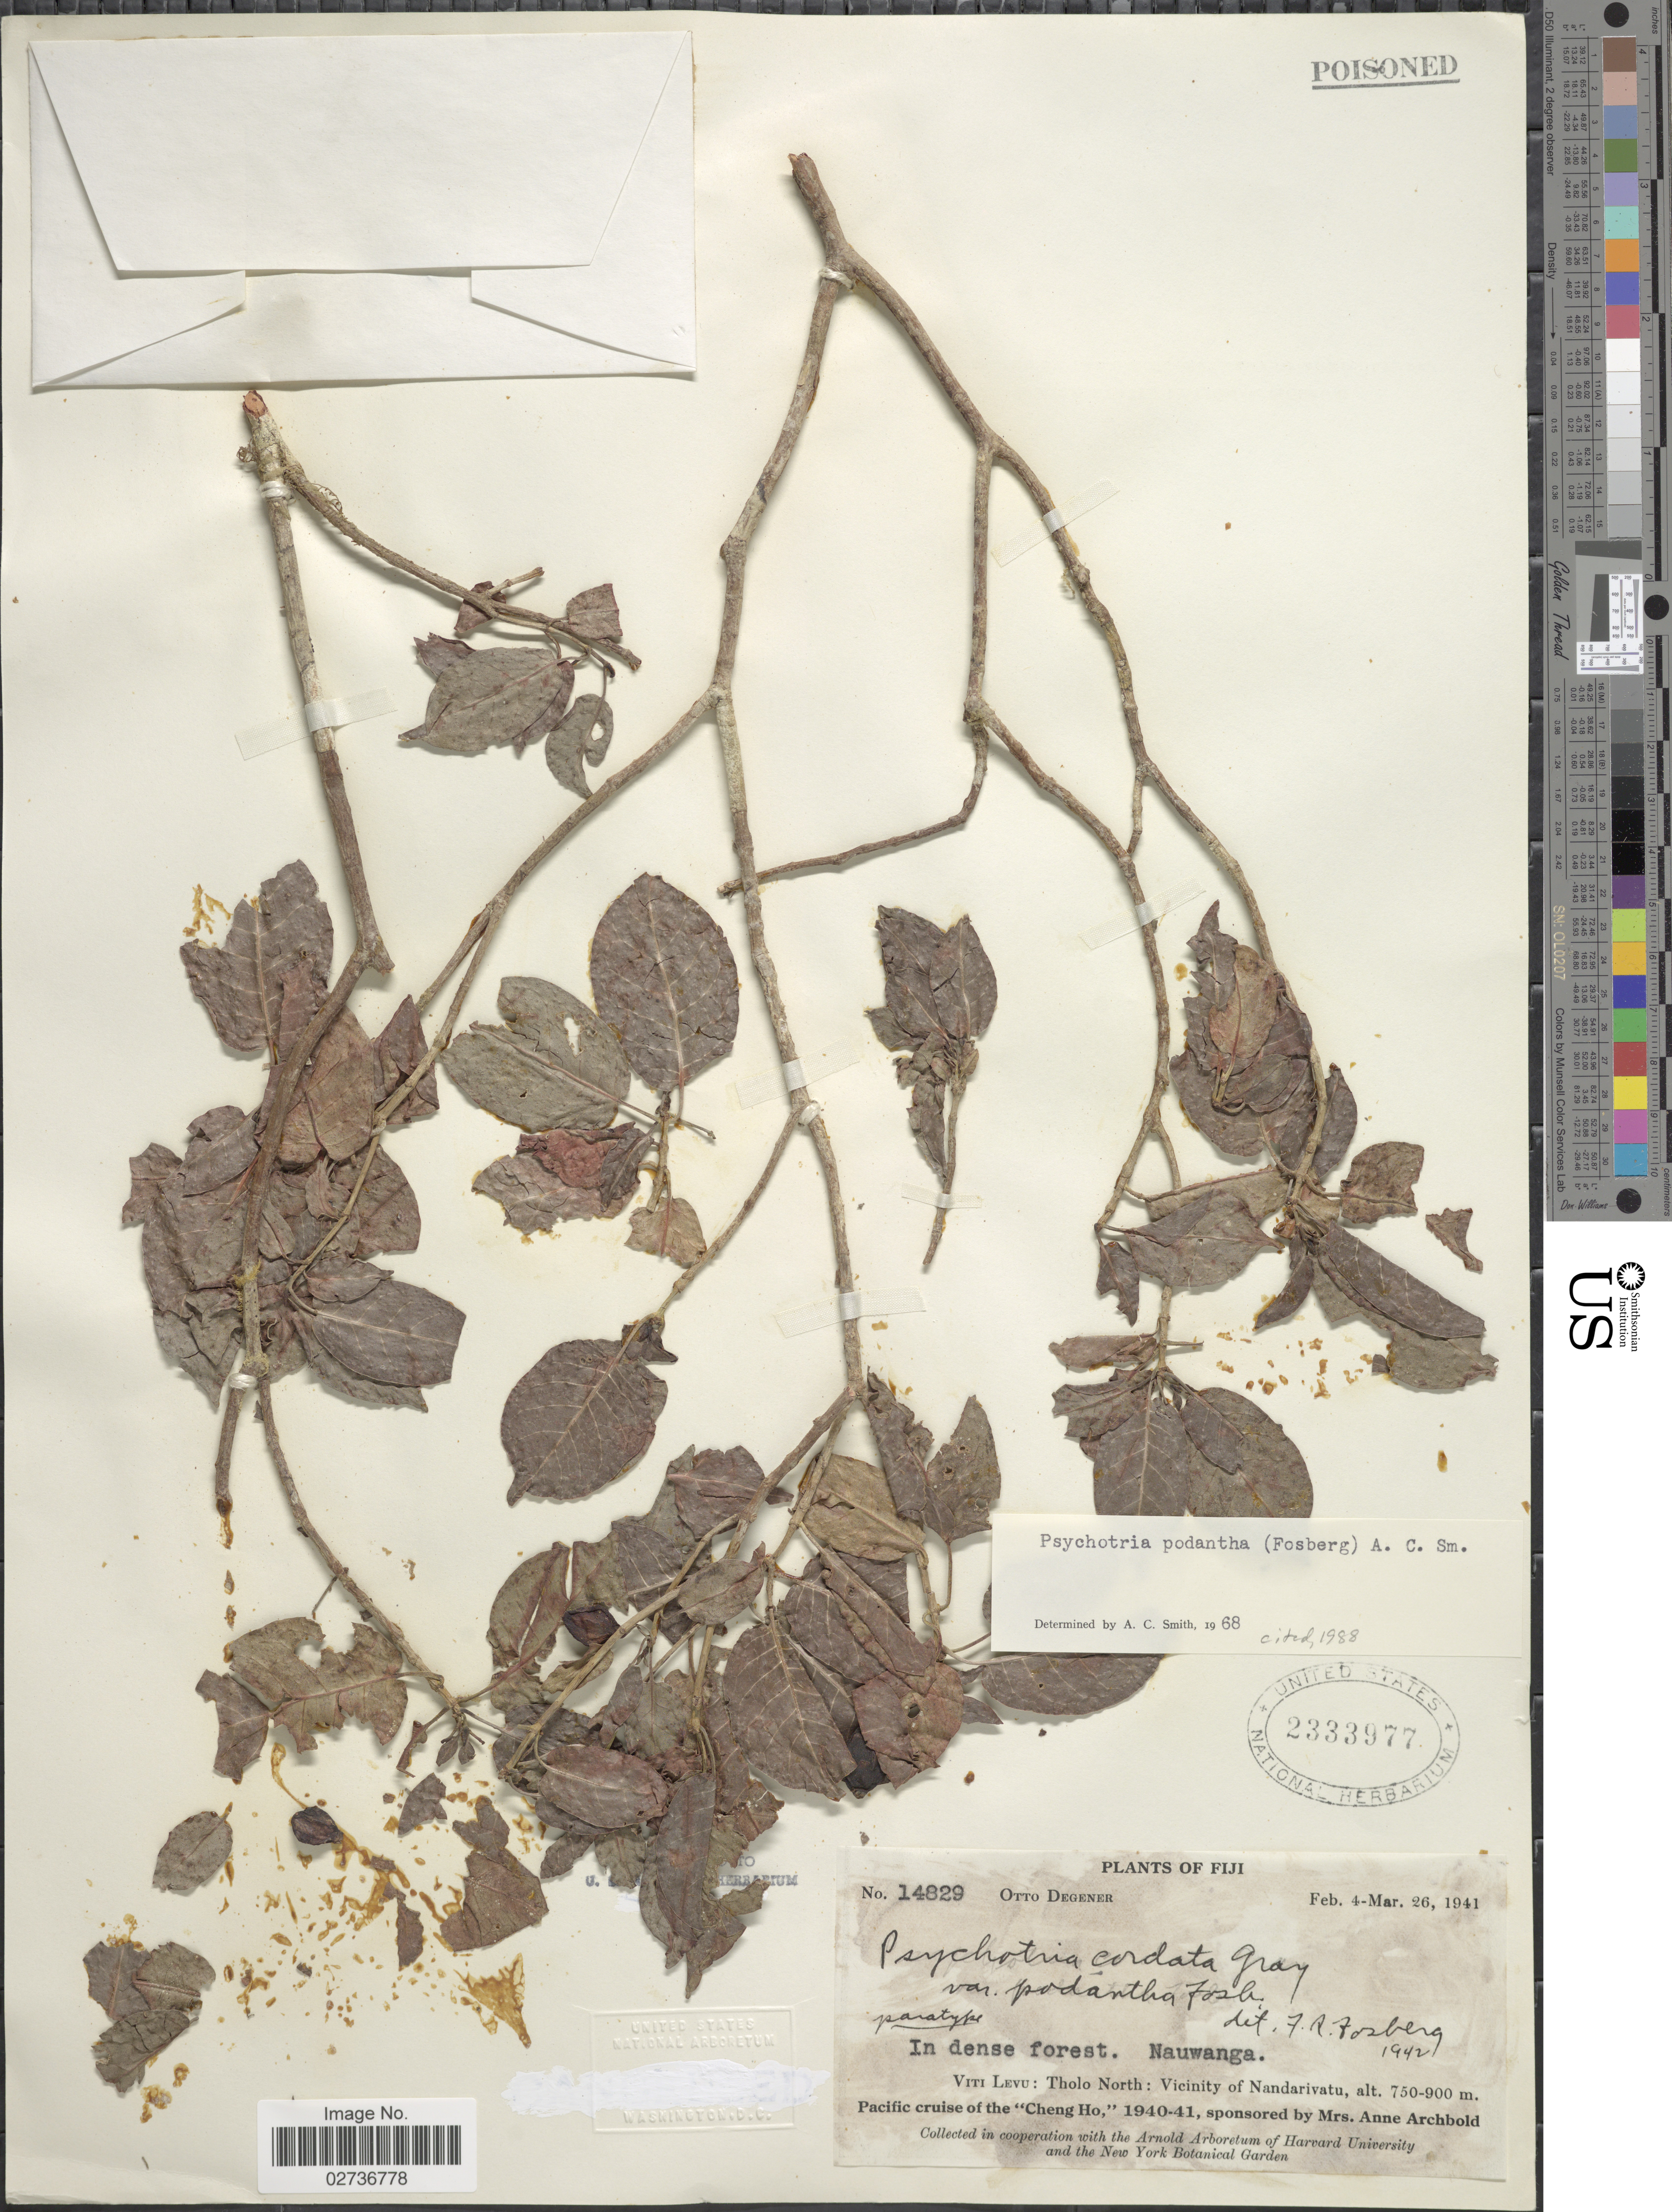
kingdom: Plantae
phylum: Tracheophyta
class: Magnoliopsida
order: Gentianales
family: Rubiaceae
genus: Psychotria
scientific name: Psychotria podantha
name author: (Fosberg) A.C. Sm.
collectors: O. Degener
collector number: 14829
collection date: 1941-02-04/1941-03-26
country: Fiji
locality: Viti Levu: Tholo North: Vicinity of Nandarivatu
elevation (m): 750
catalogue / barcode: US 2333977